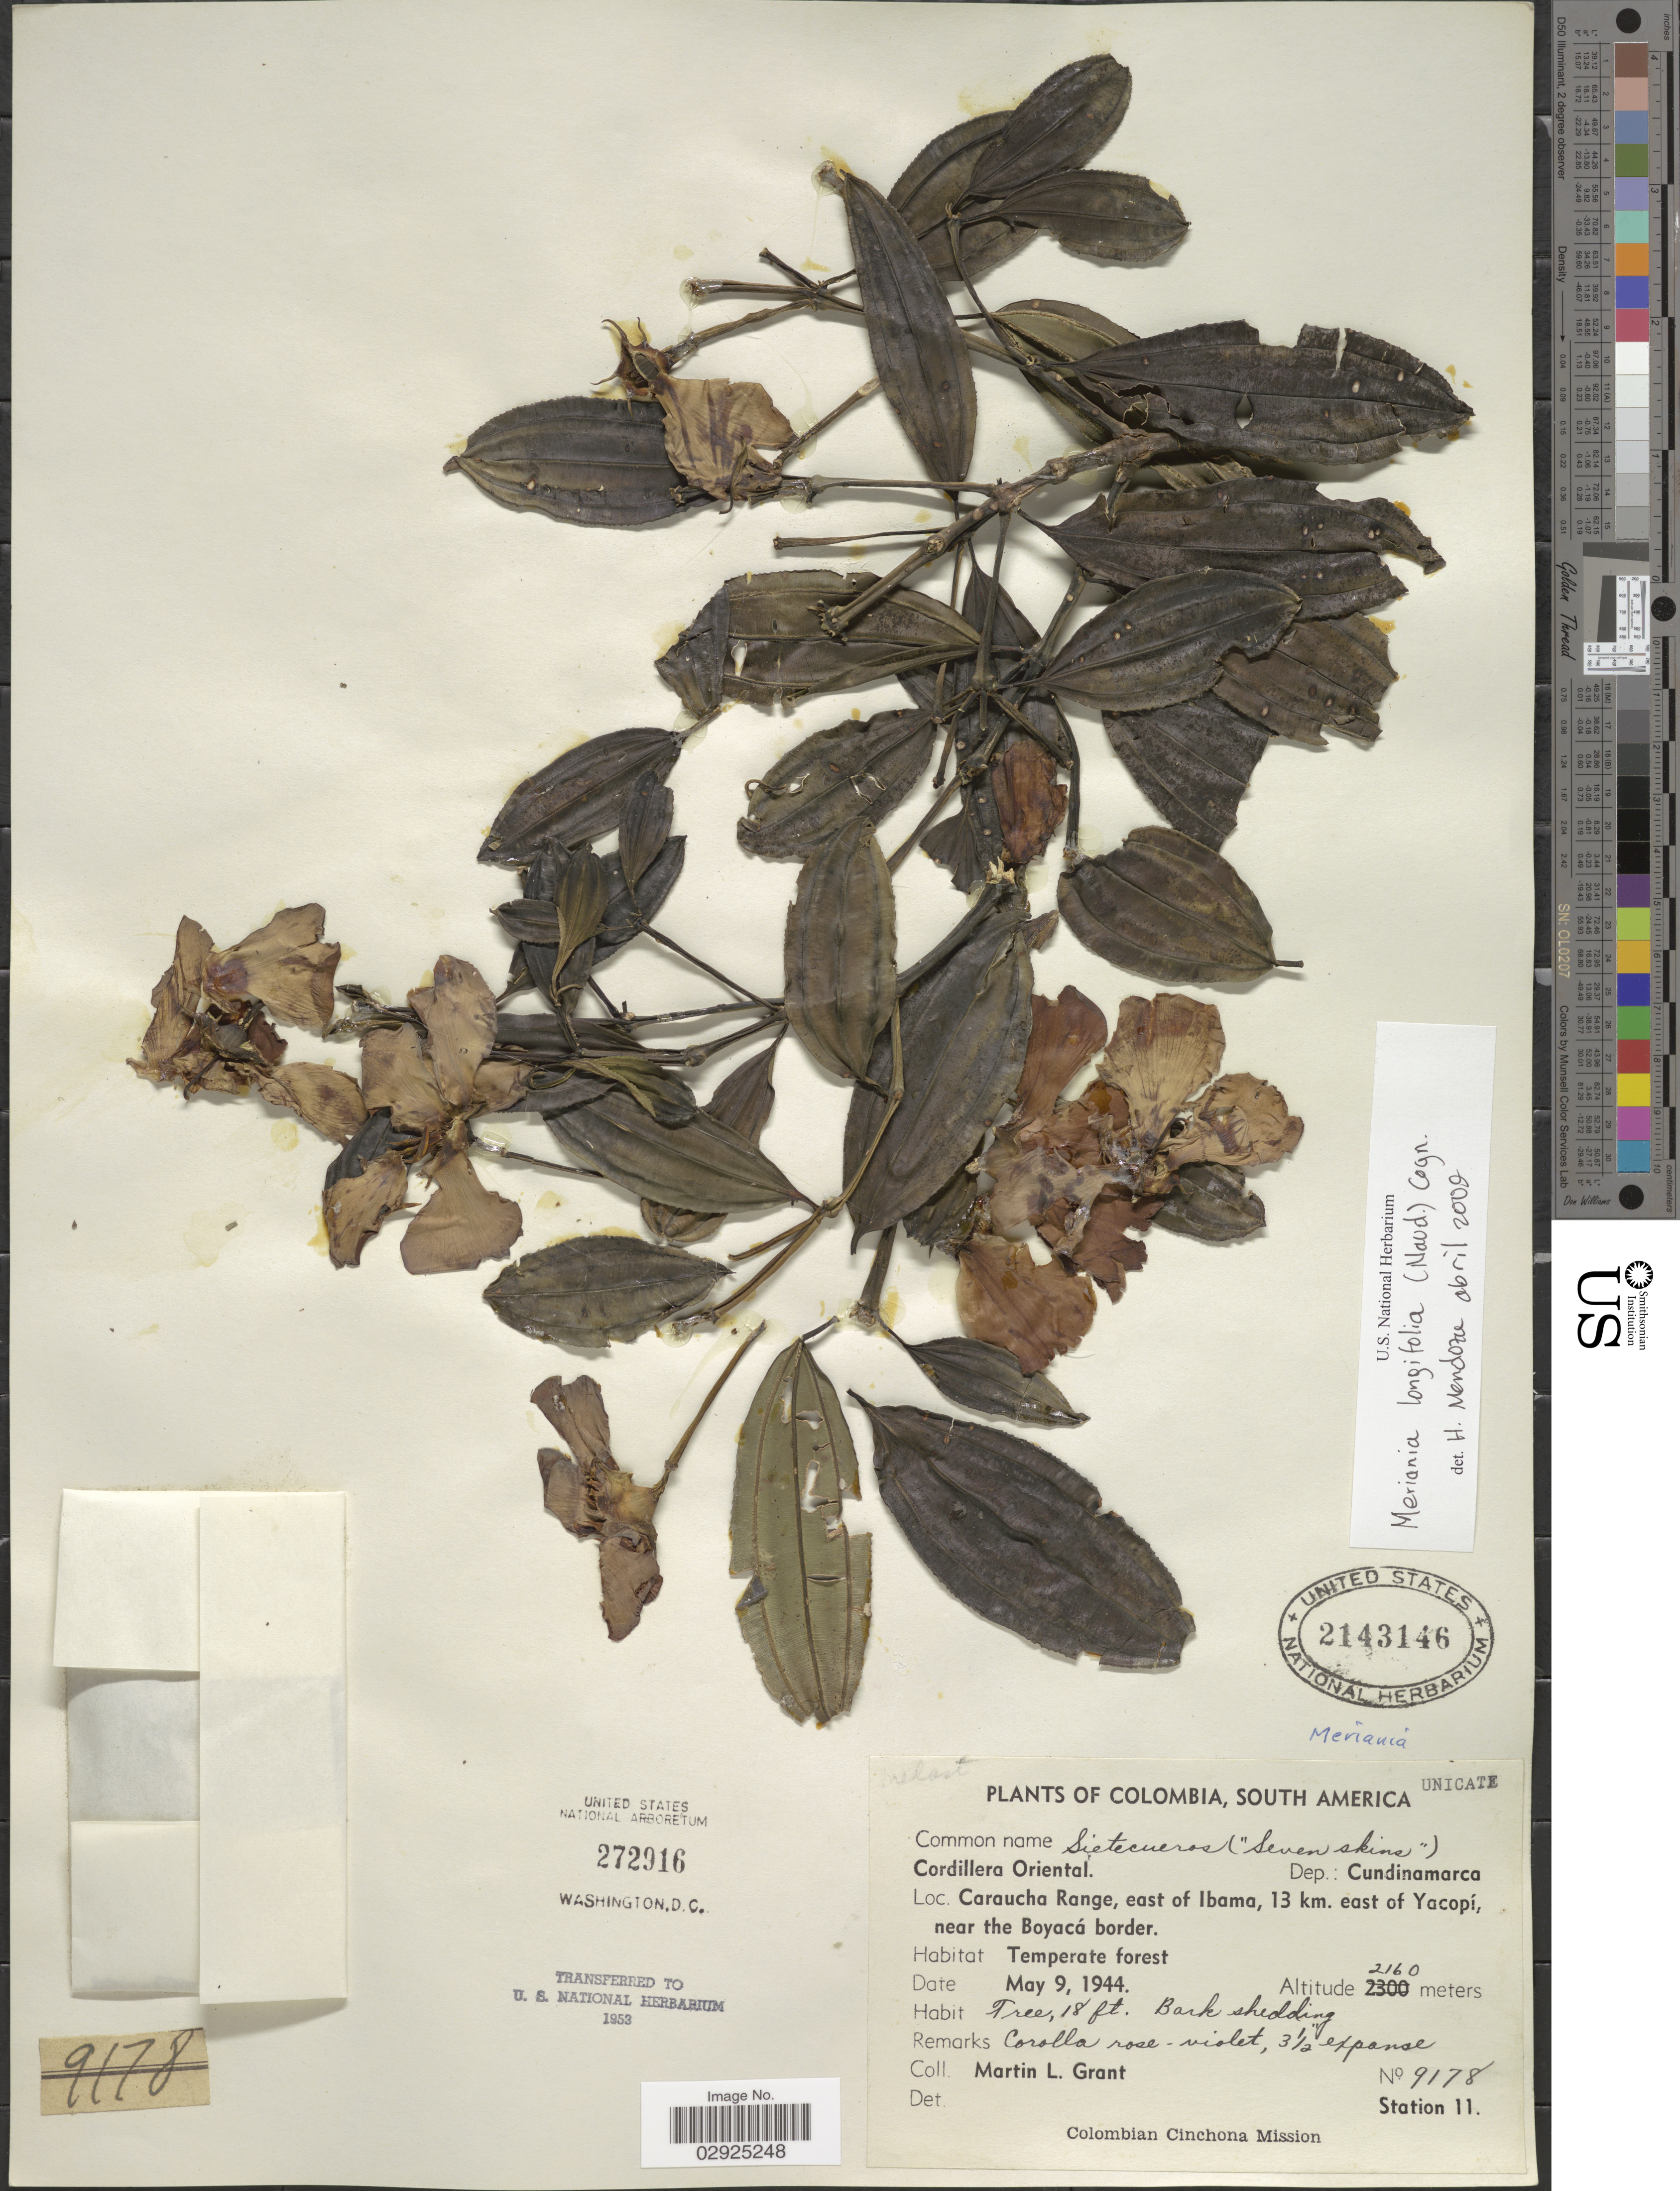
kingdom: Plantae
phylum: Tracheophyta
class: Magnoliopsida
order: Myrtales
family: Melastomataceae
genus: Meriania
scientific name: Meriania longifolia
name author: (Naudin) Cogn.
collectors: M. L. Grant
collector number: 9178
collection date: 1944-05-09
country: Colombia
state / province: Cundinamarca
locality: Cordillera Oriental. Dep.: Cundinamarca. Caraucha Range, east of Ibama, 13 km. east of Yacopí, near the Boyacá border. Station 11.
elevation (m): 2160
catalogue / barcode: US 272916